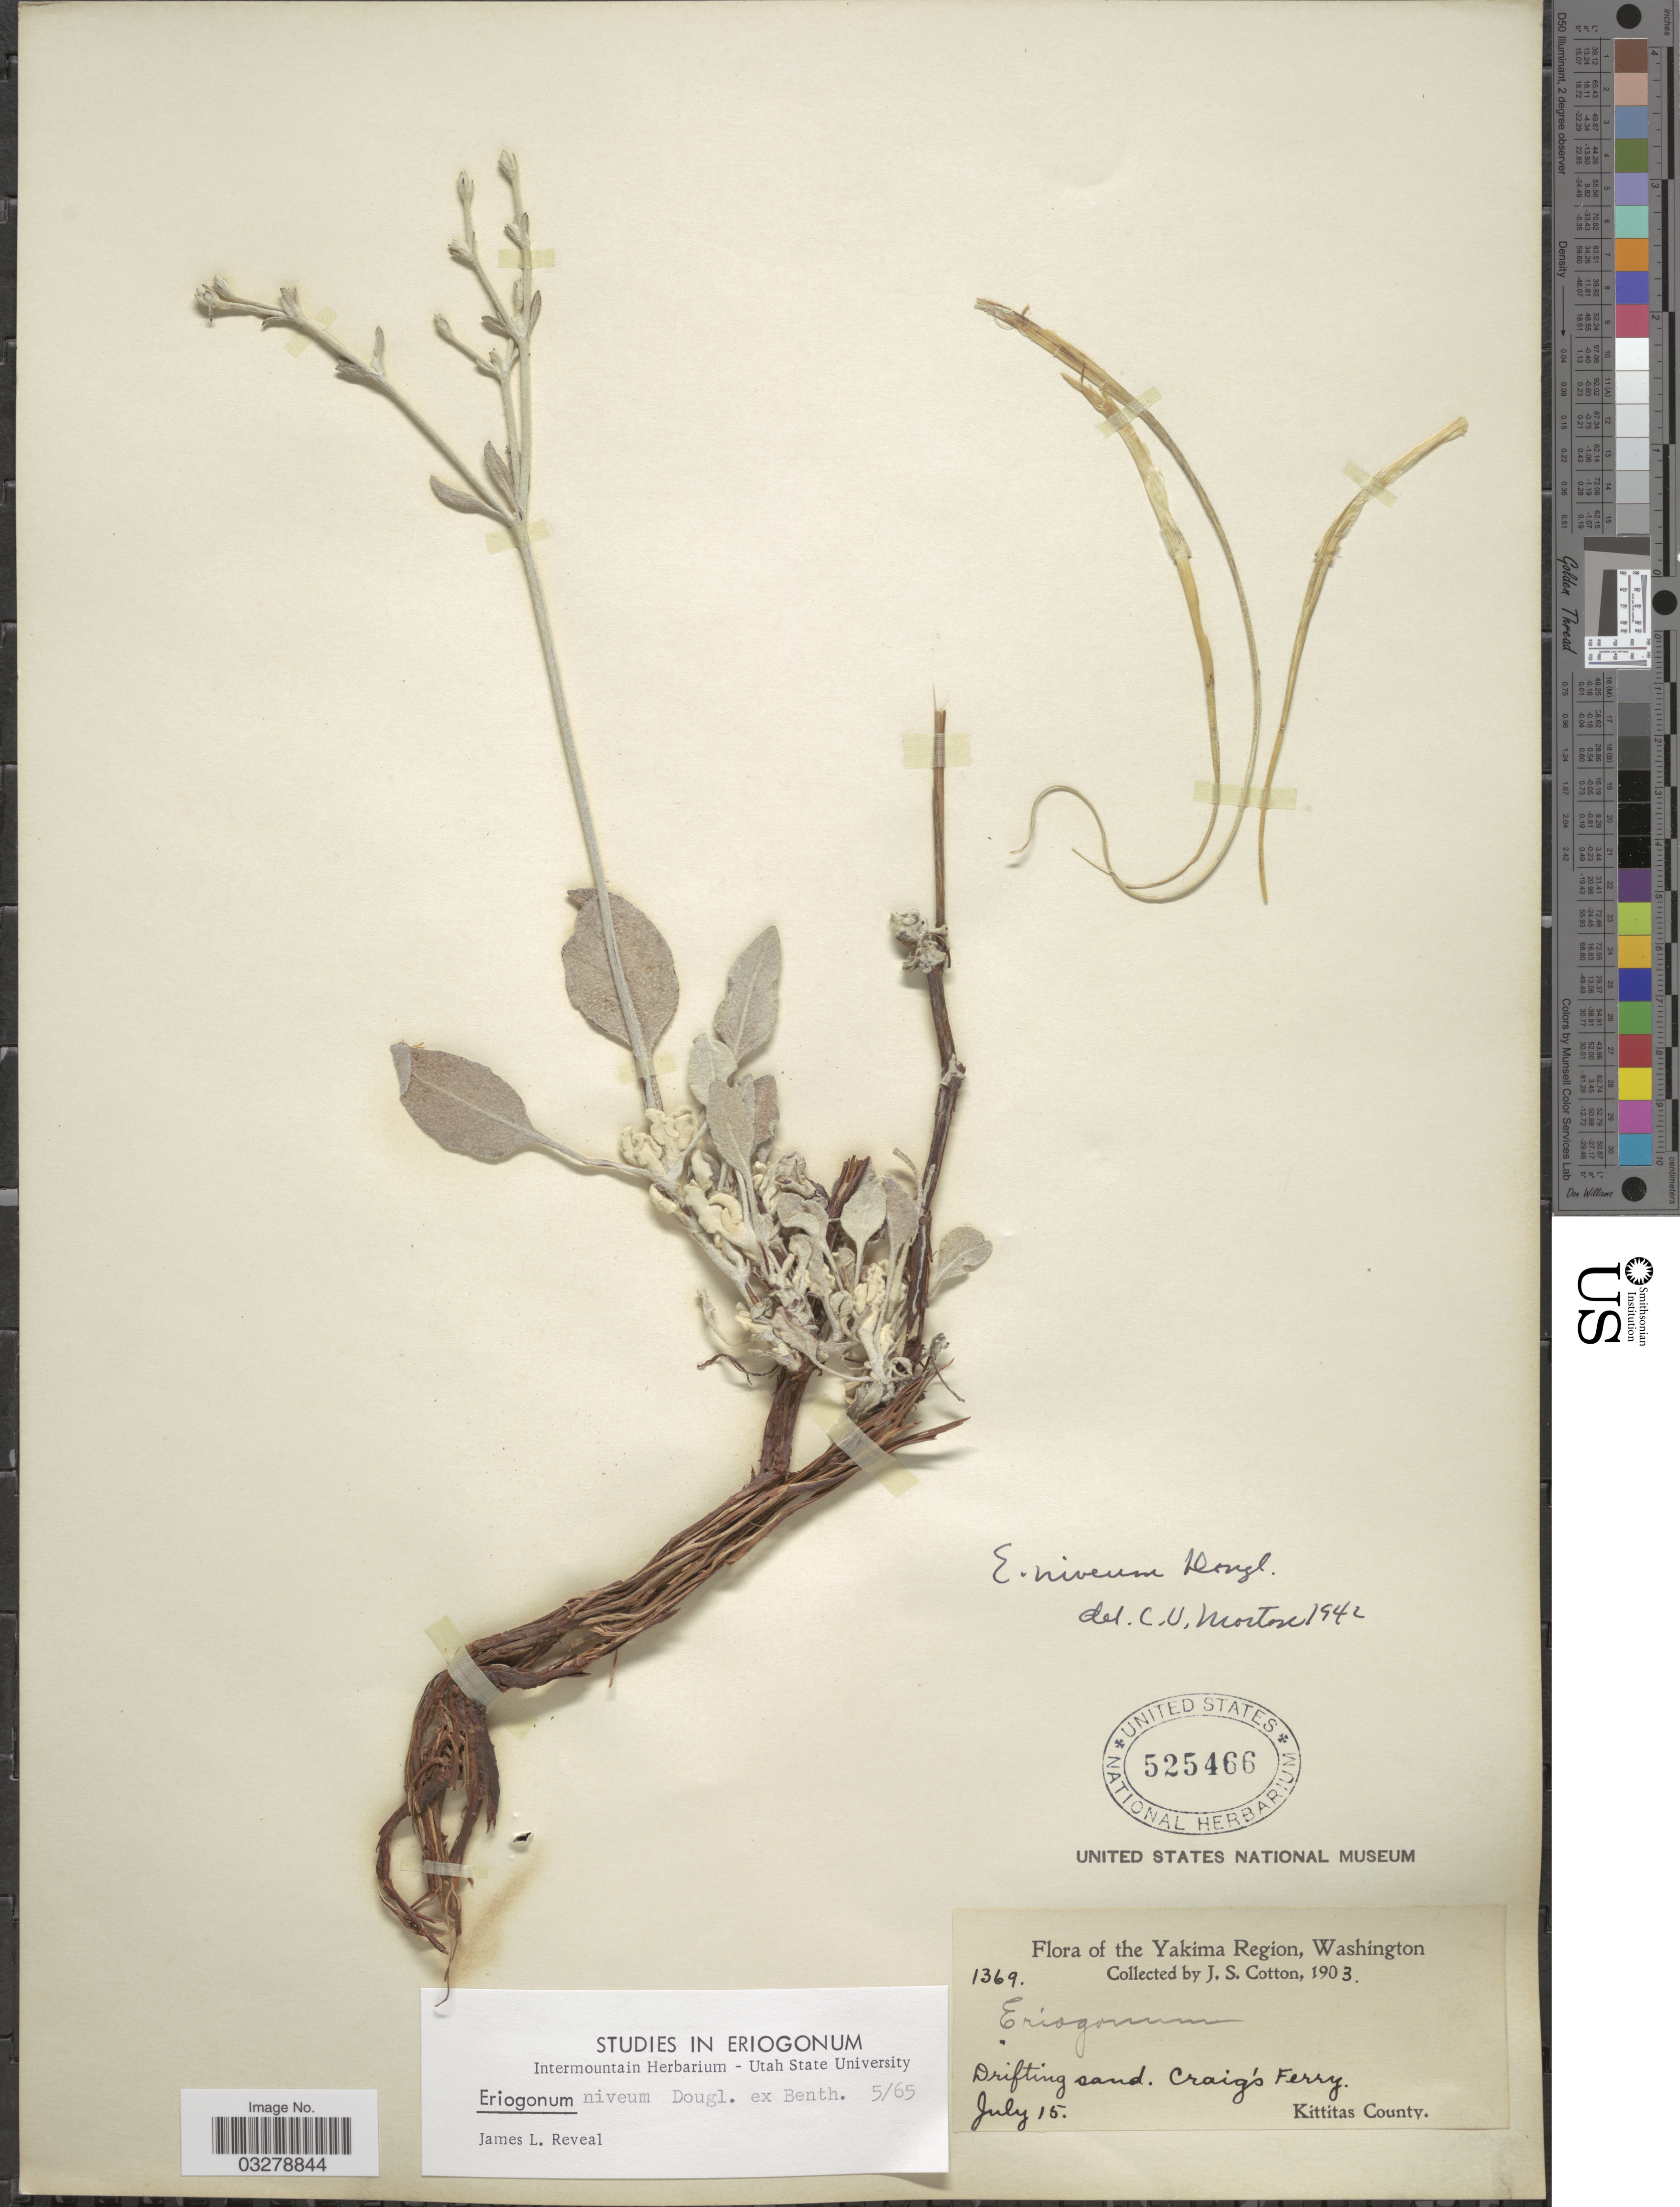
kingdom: Plantae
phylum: Tracheophyta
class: Magnoliopsida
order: Caryophyllales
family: Polygonaceae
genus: Eriogonum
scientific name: Eriogonum niverum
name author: Douglas ex Benth.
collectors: J. S. Cotton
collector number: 1369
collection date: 1903-07-15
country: United States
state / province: Washington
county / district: Kittitas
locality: Yakima Region. Craig's Ferry. Kittitas County.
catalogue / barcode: US 525466